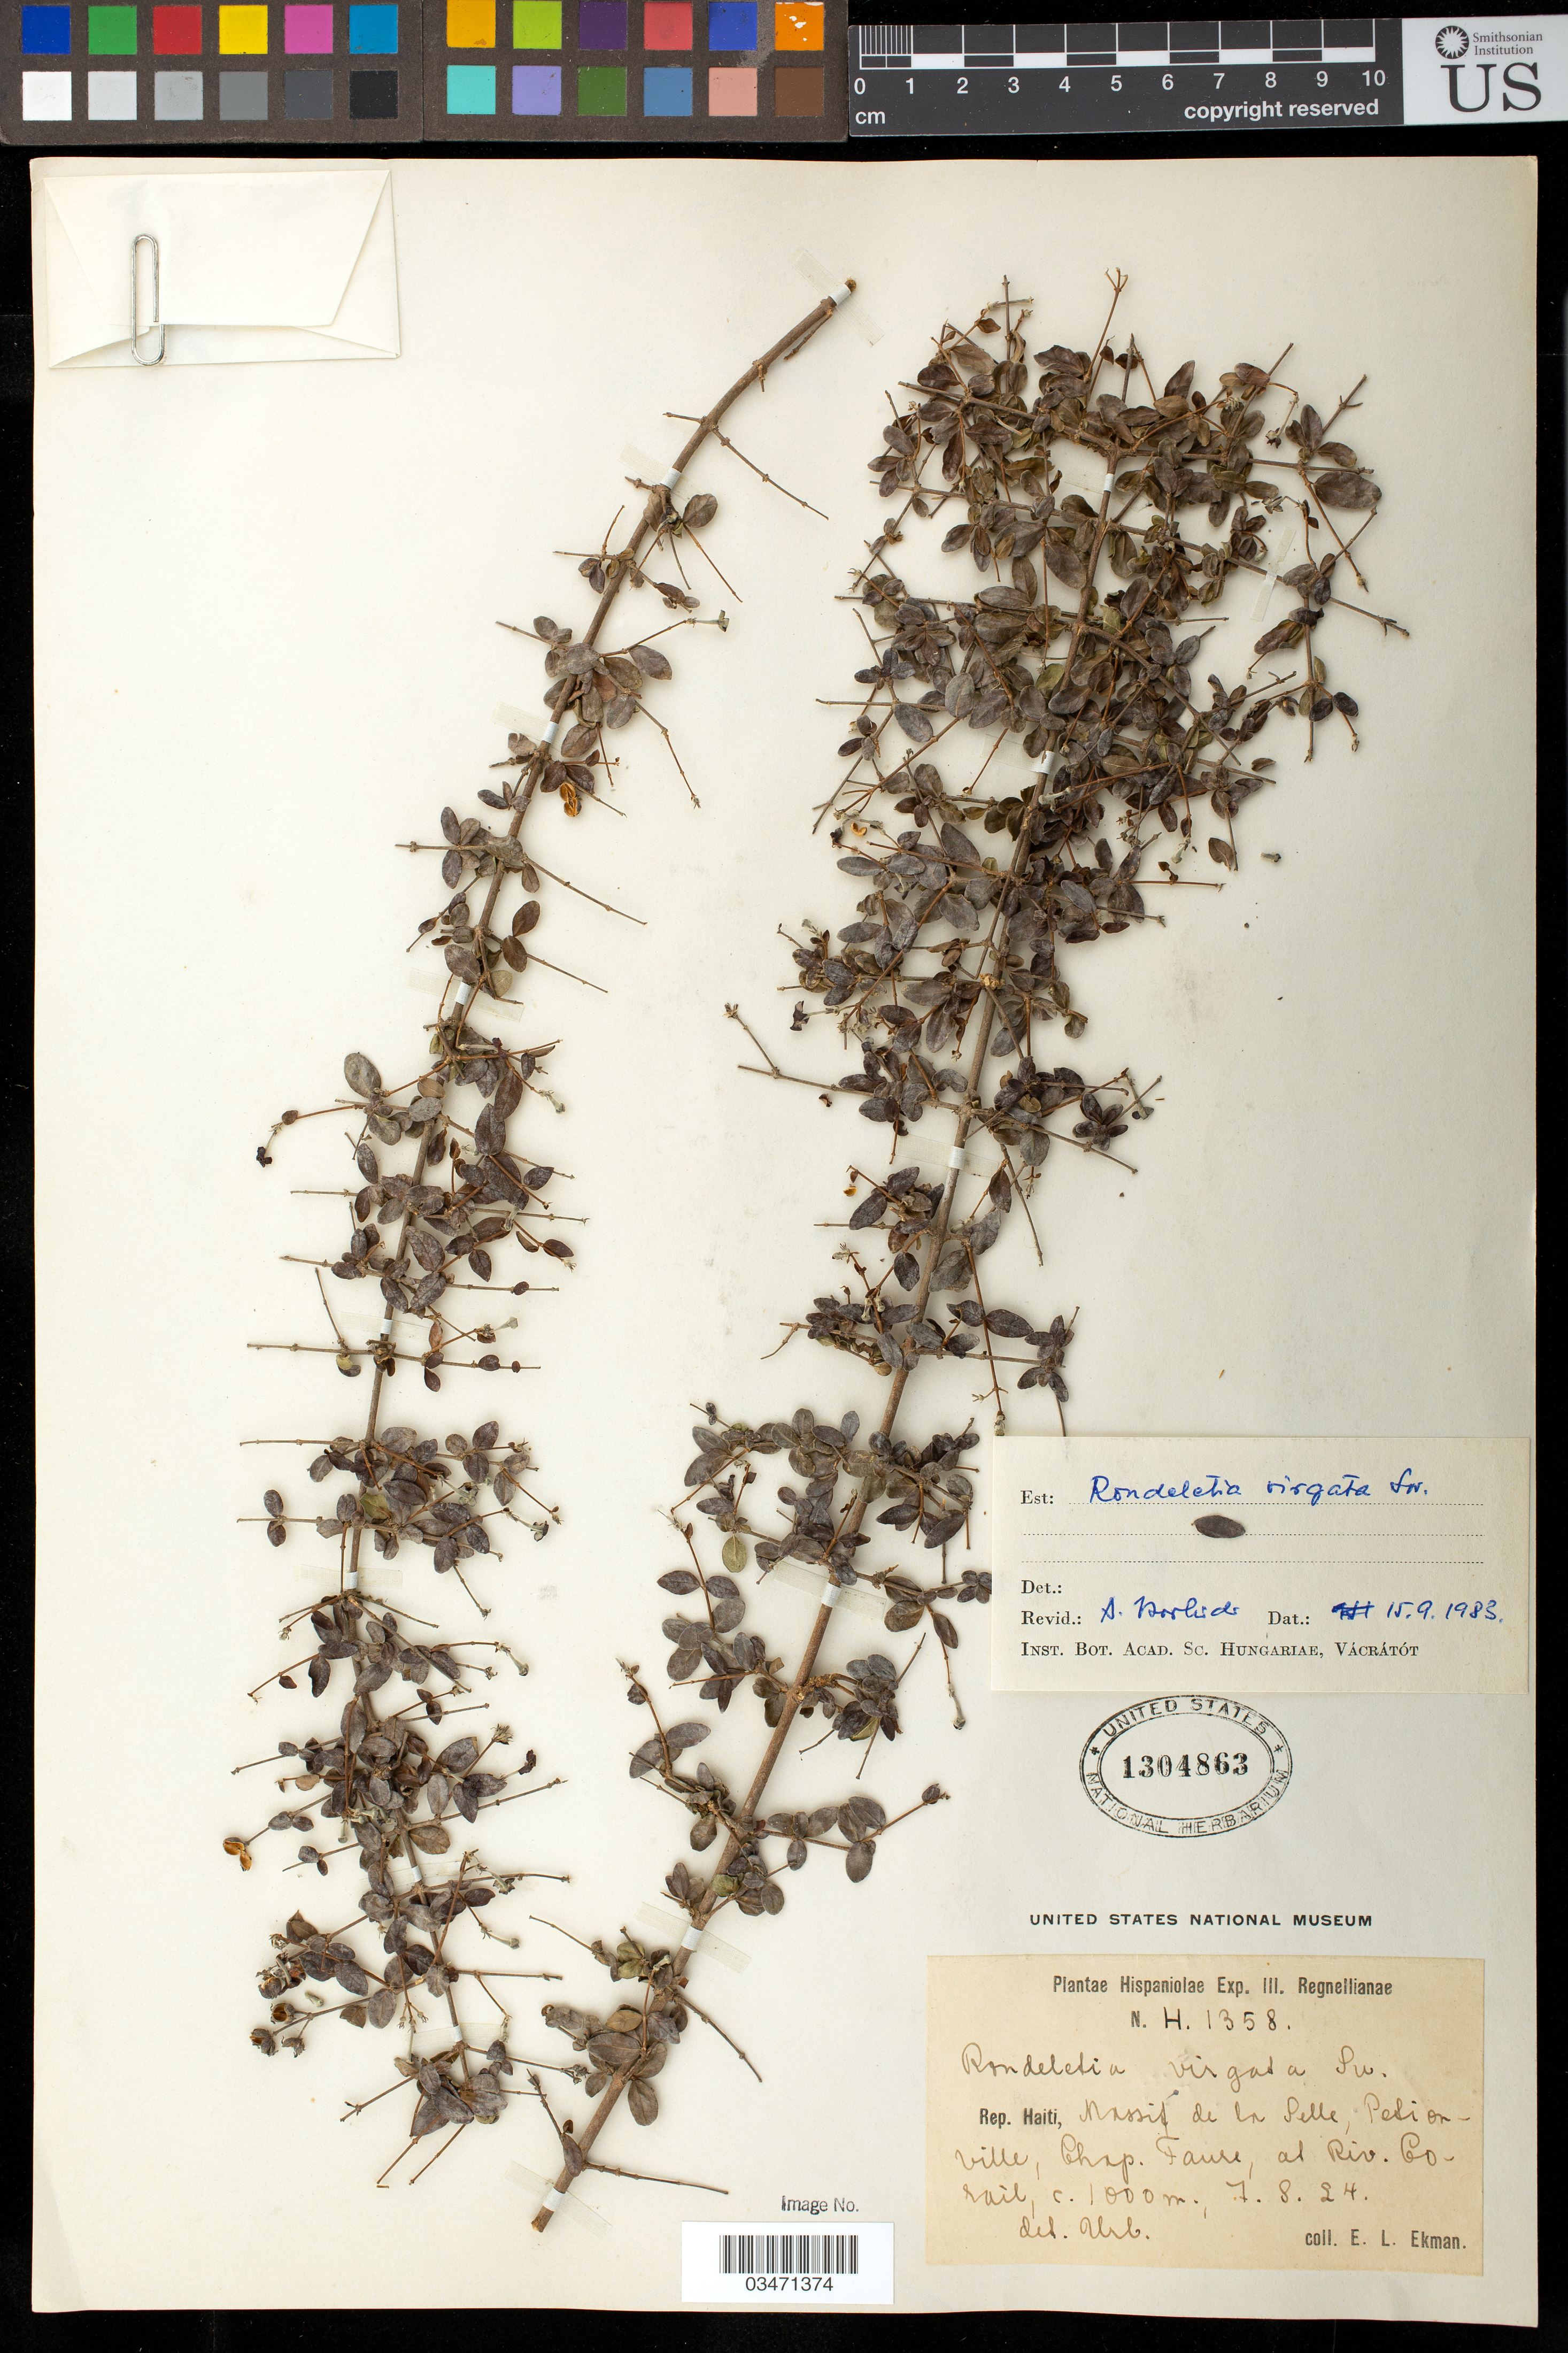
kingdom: Plantae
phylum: Tracheophyta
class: Magnoliopsida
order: Gentianales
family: Rubiaceae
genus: Rondeletia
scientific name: Rondeletia virgata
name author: Sw.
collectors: E. L. Ekman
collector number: H1358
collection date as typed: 07 Aug 1924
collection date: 1924-08-07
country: Haiti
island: Hispaniola Island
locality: Massif de La Selle, Pétionville, Chap. Faure, at Riv. Corail.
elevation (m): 1000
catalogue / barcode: US 1304863